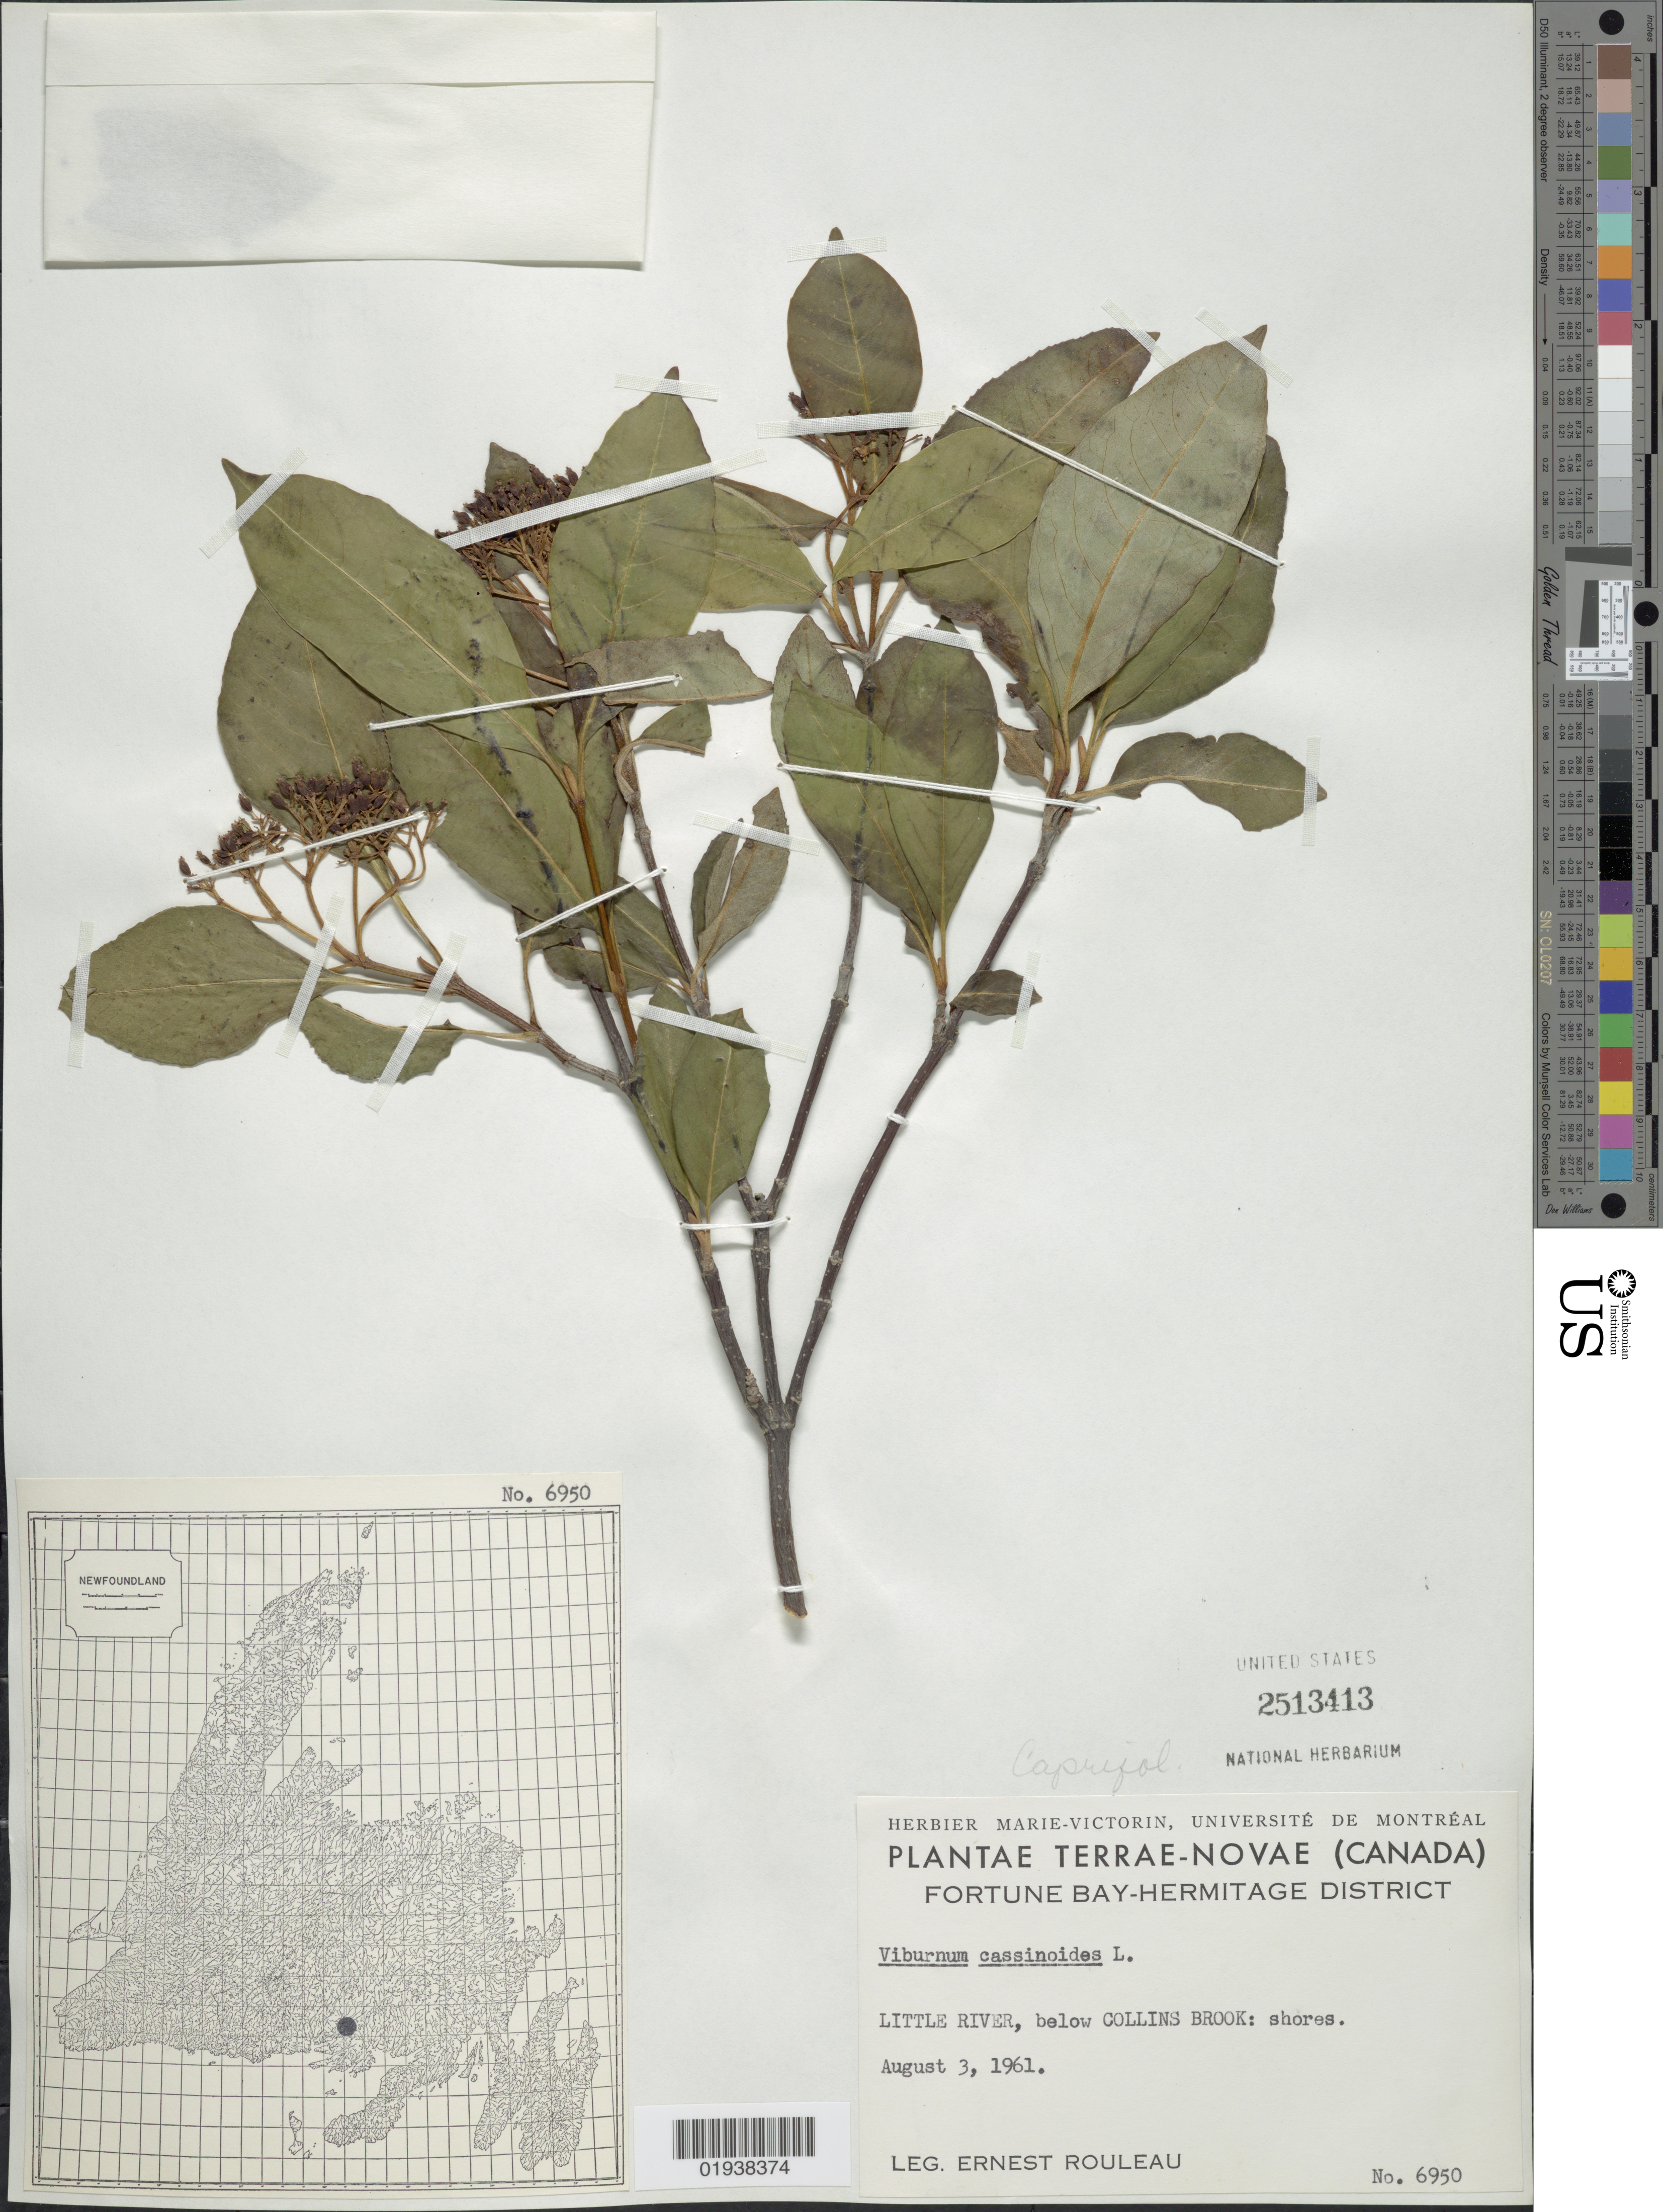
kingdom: Plantae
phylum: Tracheophyta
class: Magnoliopsida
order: Dipsacales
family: Viburnaceae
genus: Viburnum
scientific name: Viburnum cassinoides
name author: L.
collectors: E. Rouleau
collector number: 6950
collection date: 1961-08-03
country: Canada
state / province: Newfoundland and Labrador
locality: Terrae-Novae. Fortune bay-Hermitage District. Little River, below Collins Brook: shores.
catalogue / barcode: US 2513413